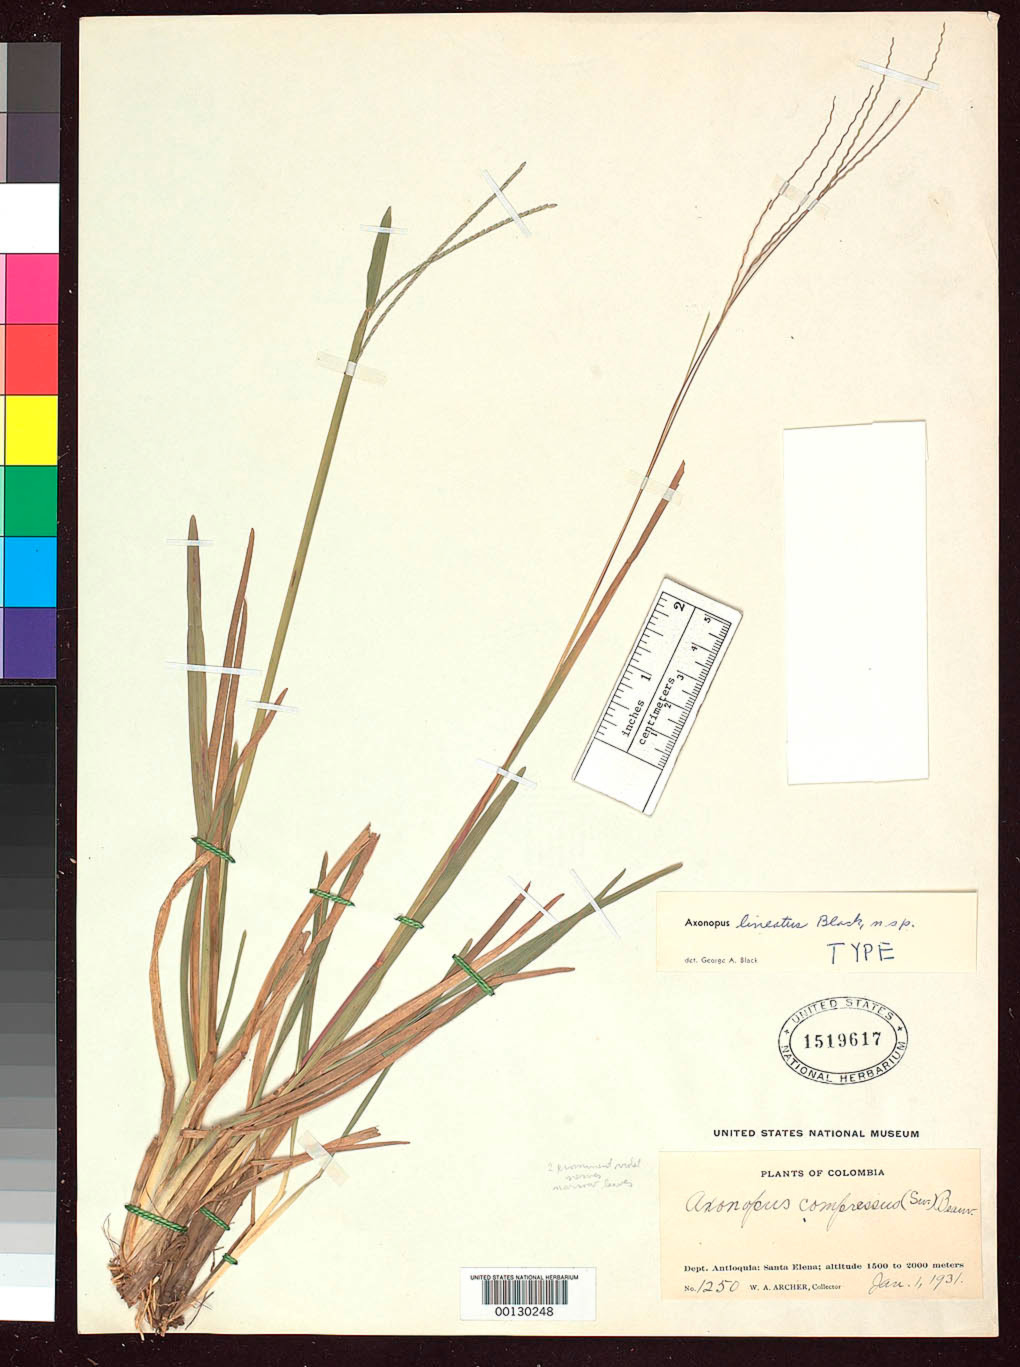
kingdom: Plantae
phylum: Tracheophyta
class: Liliopsida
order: Poales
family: Poaceae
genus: Axonopus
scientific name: Axonopus lineatus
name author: G.A. Black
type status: Holotype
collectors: W. A. Archer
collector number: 1250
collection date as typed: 01 Jan 1931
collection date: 1931-01-01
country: Colombia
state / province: Antioquia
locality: Santa Elena.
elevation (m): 1500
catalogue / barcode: US 1519617